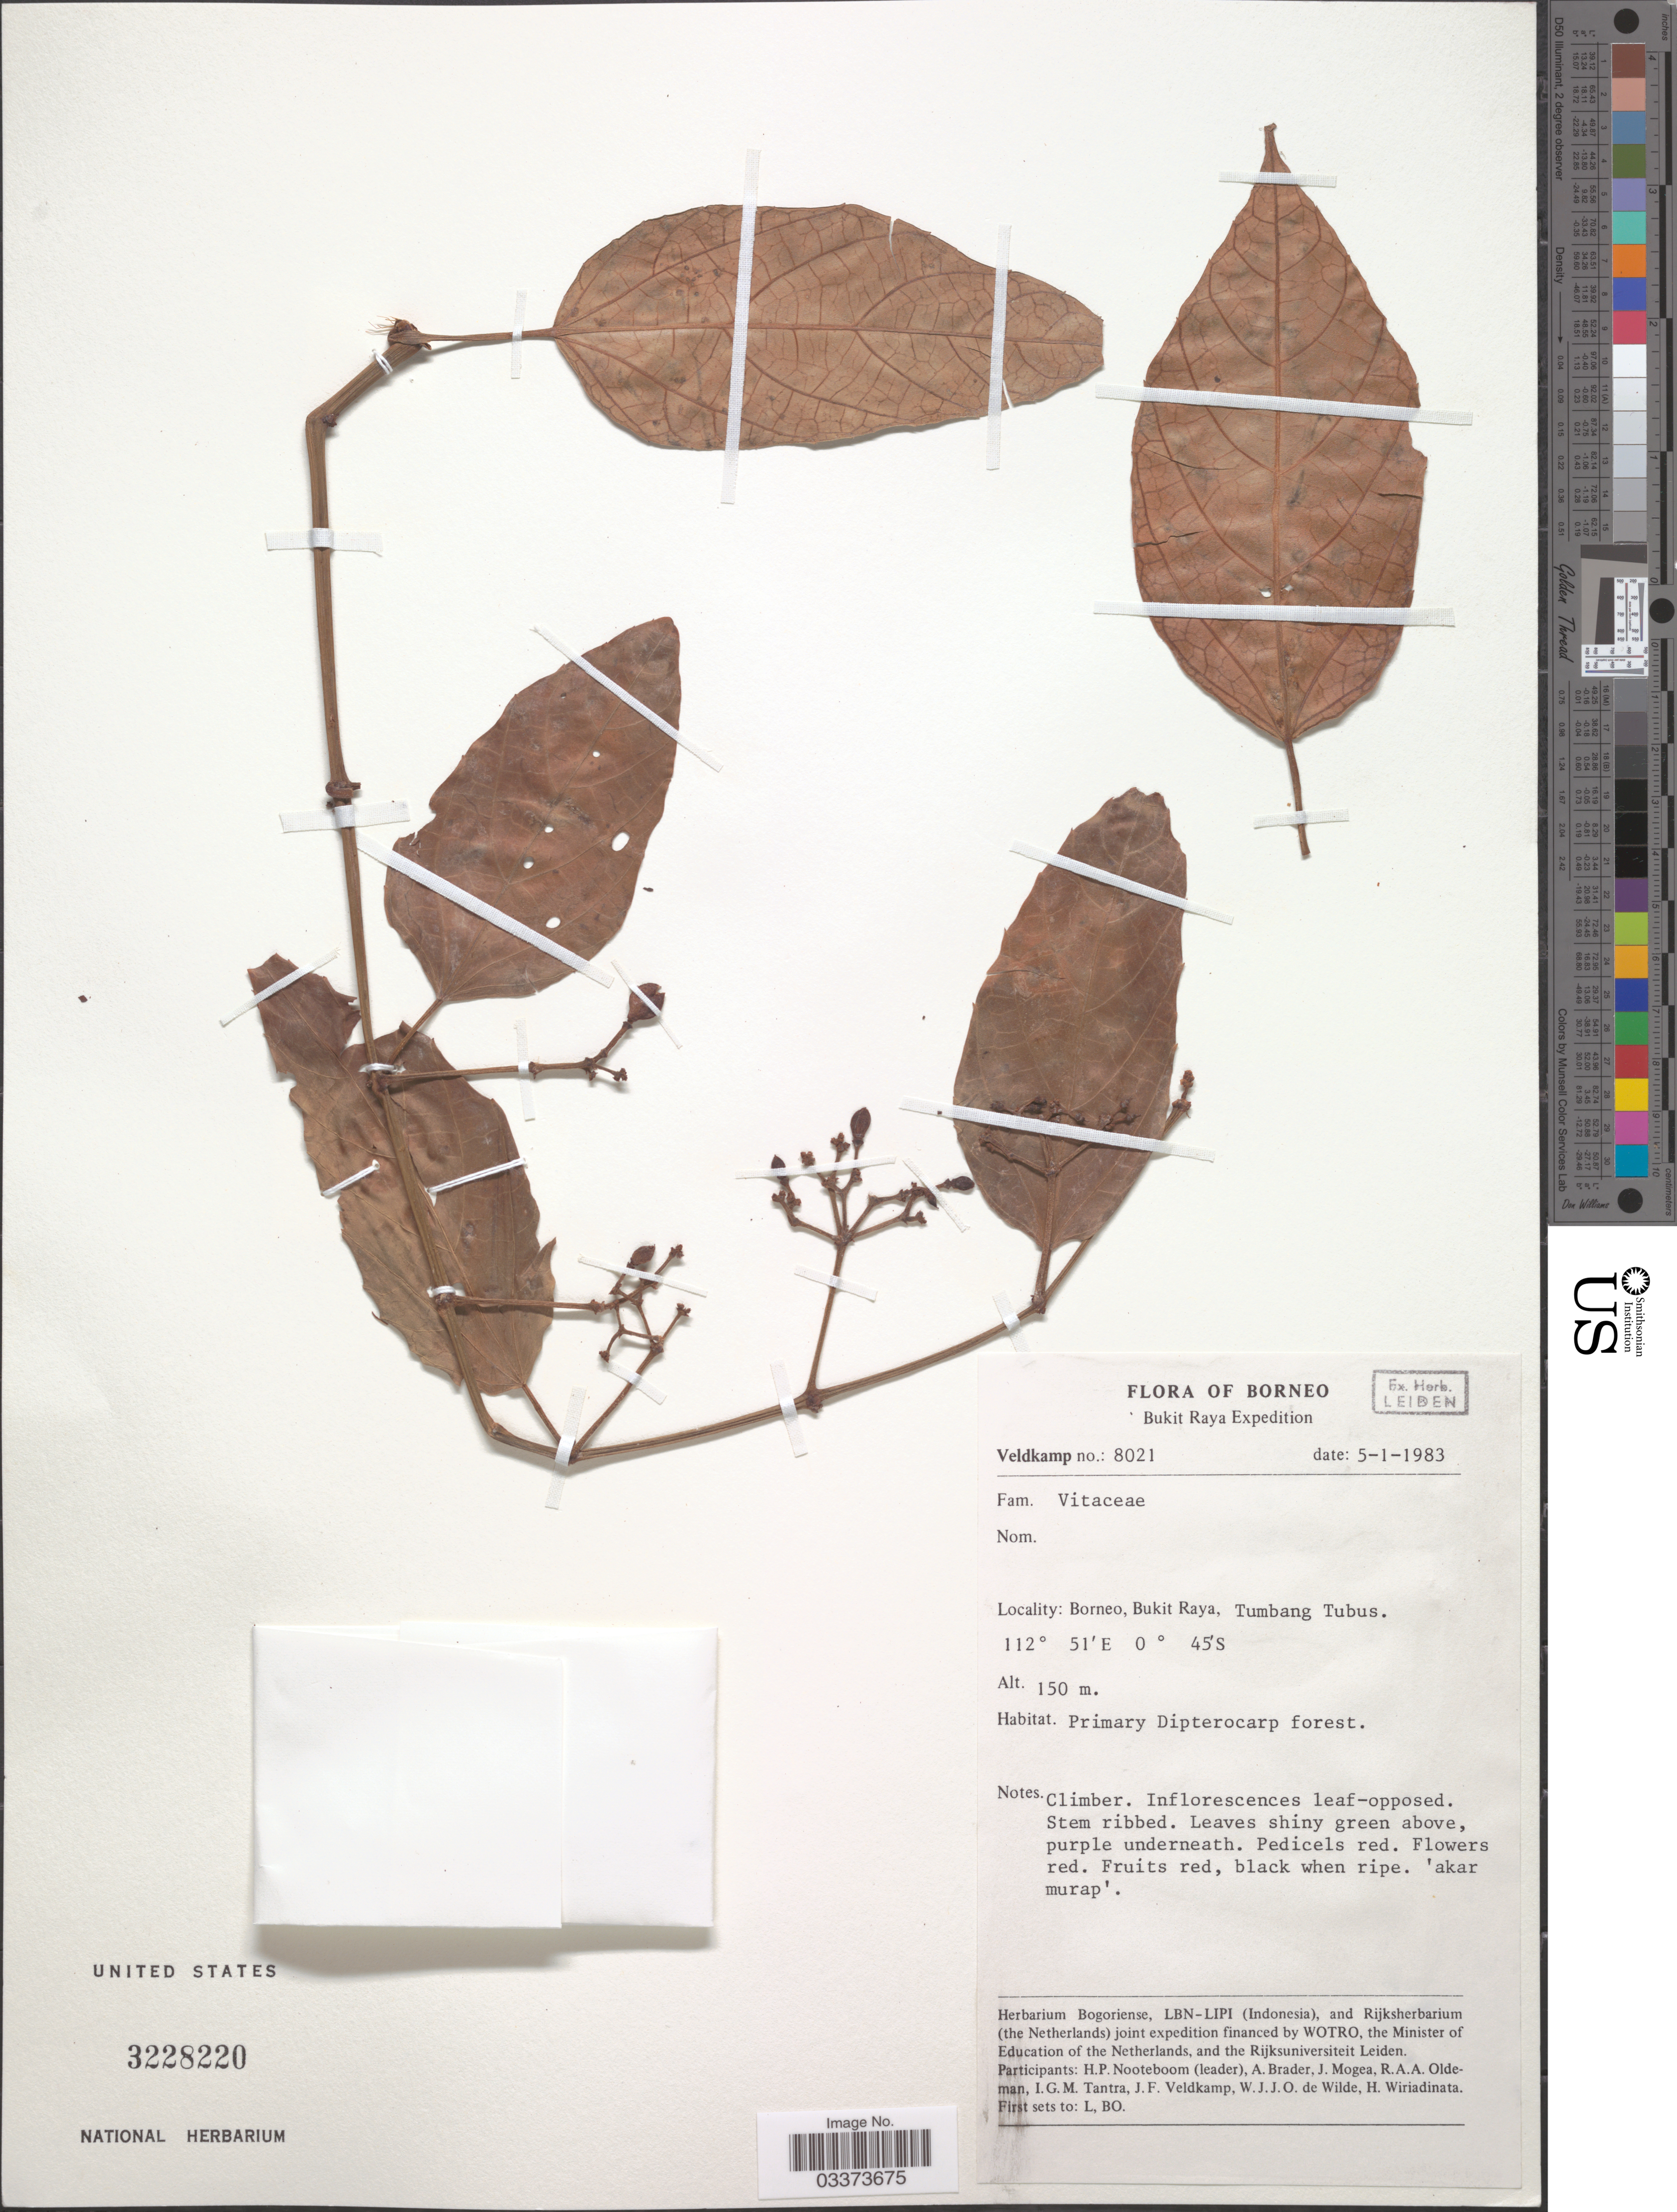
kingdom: Plantae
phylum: Tracheophyta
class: Magnoliopsida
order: Vitales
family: Vitaceae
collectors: J. F. Veldkamp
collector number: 8021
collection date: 1983-01-05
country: Indonesia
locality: Borneo, Bukit Raya, Tumbang Tubus.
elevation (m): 150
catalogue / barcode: US 3228220